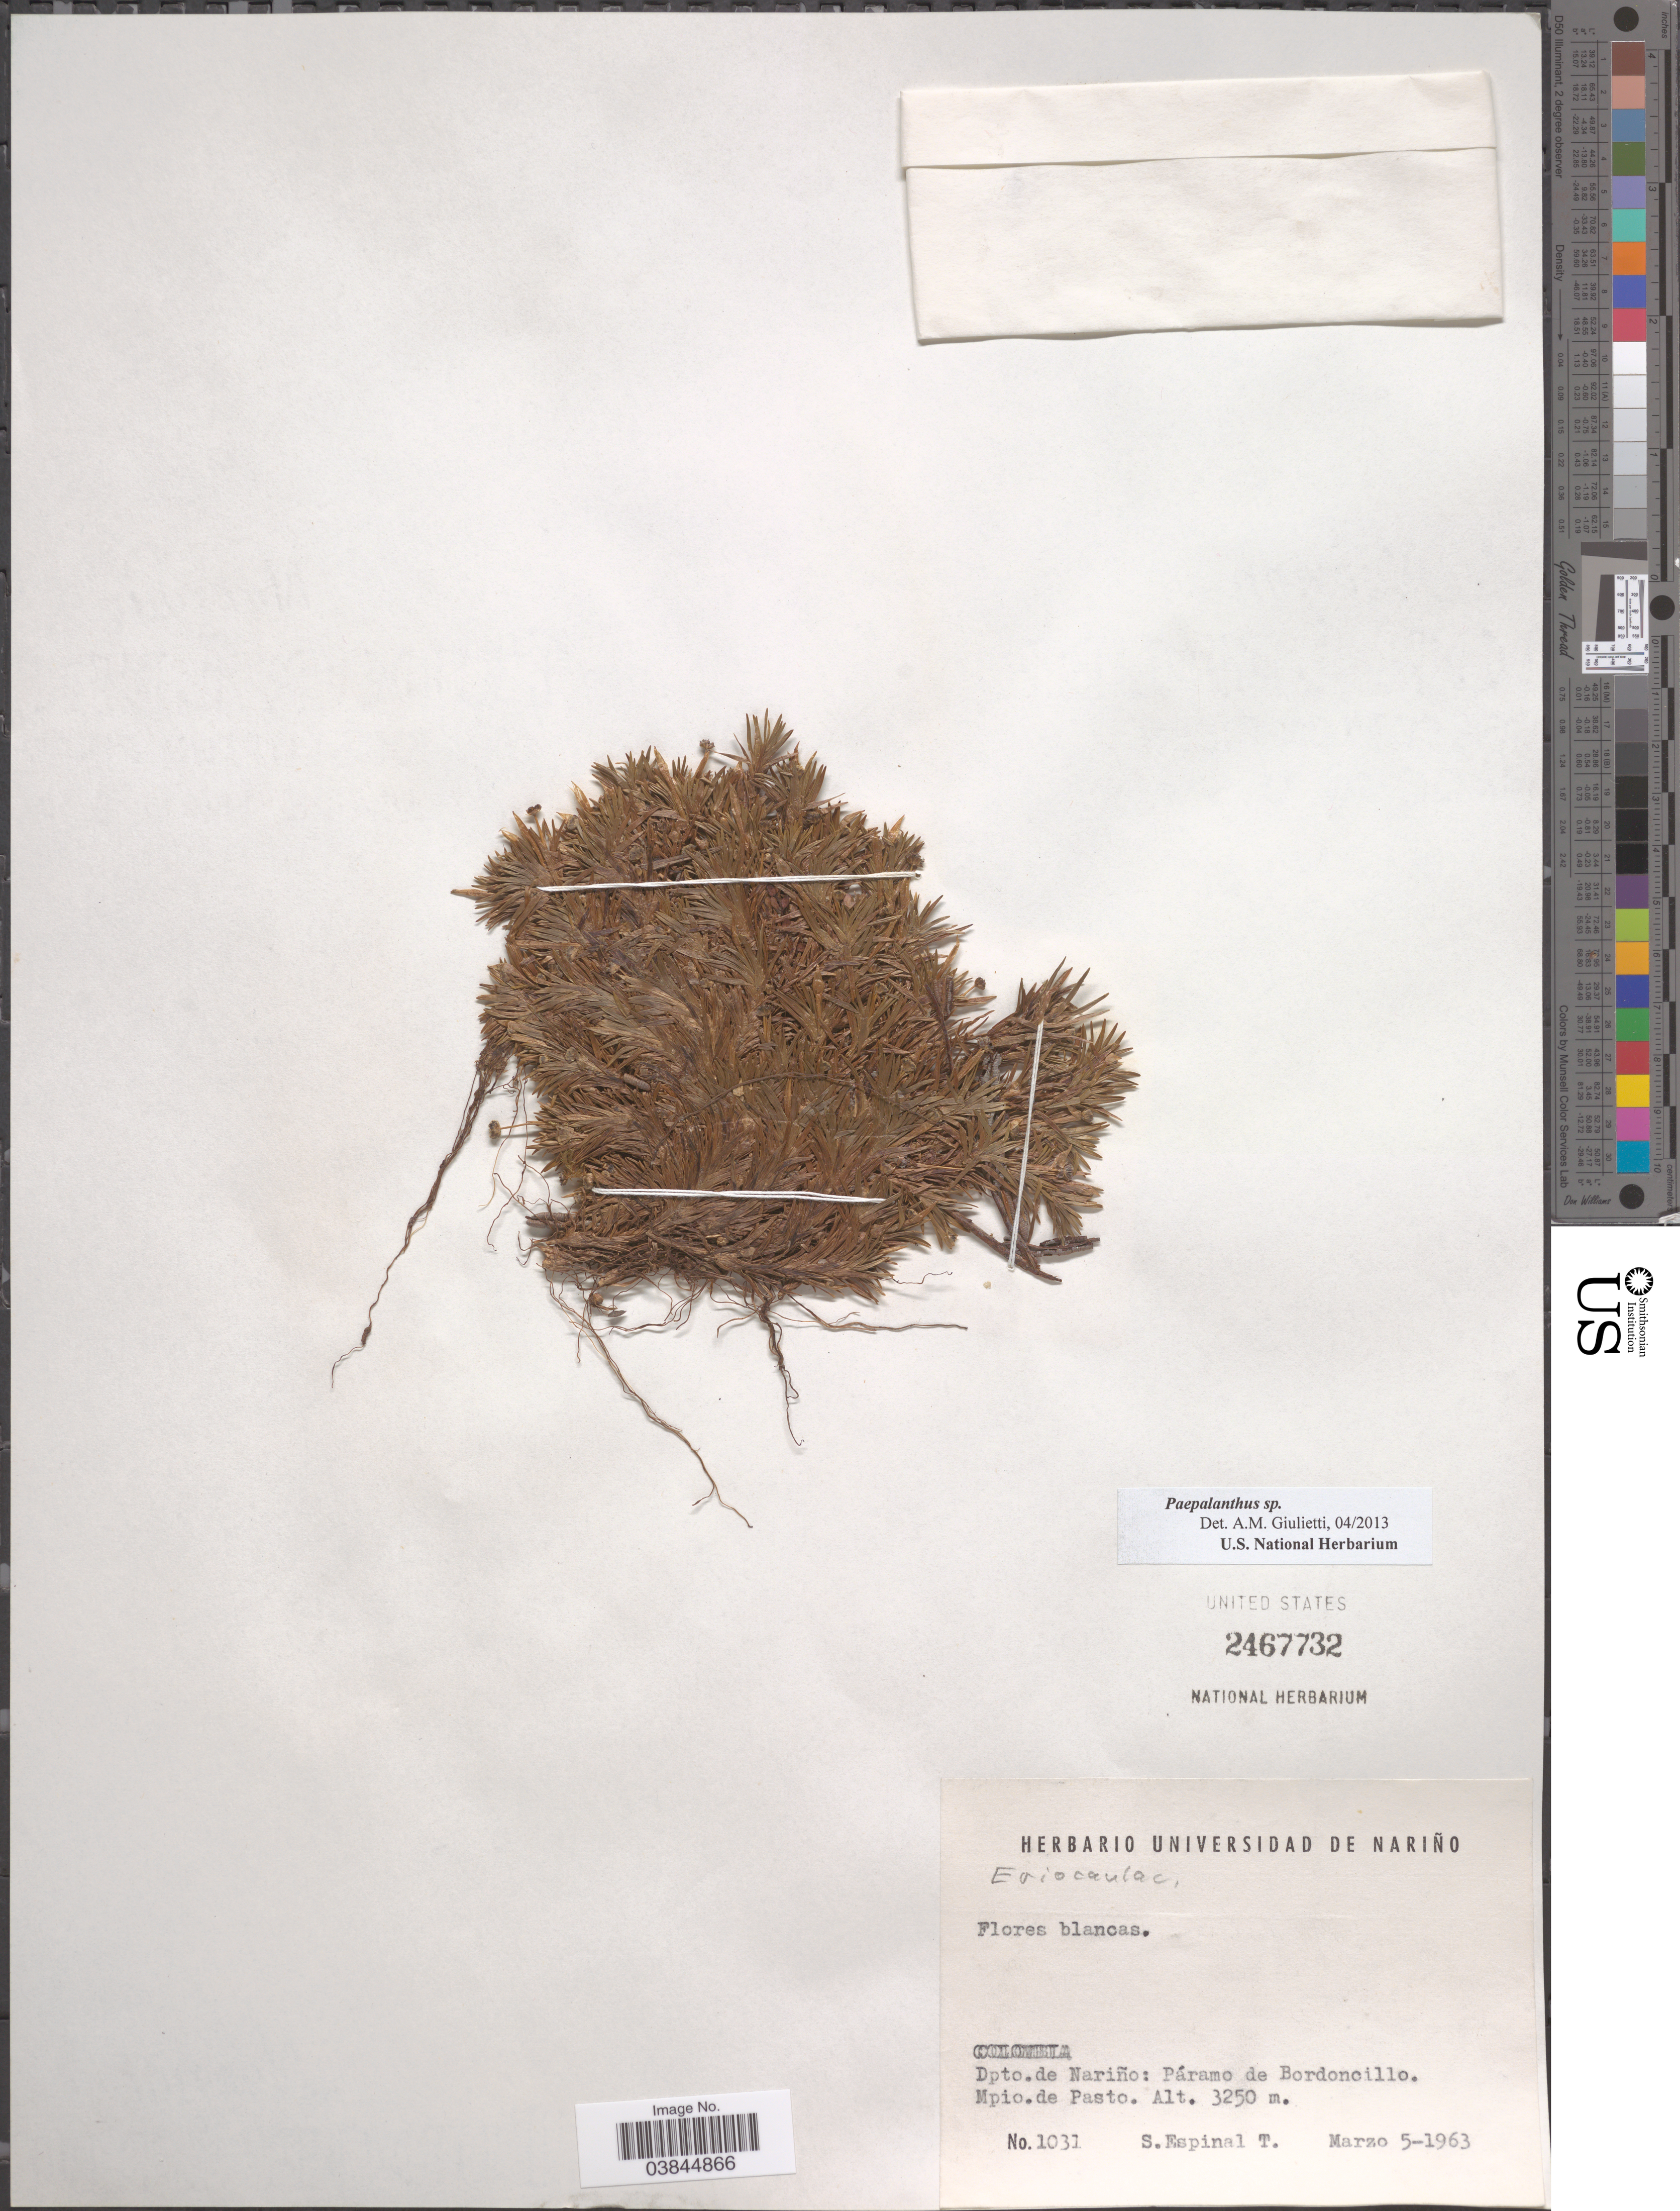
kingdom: Plantae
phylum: Tracheophyta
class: Liliopsida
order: Poales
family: Eriocaulaceae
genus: Paepalanthus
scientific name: Paepalanthus sp.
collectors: S. Espinal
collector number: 1031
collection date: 1963-03-05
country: Colombia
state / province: Nariño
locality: Dpto.de Nariño: Páramo de Bordoncillo. Mpio.de Pasto.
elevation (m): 3250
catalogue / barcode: US 2467732